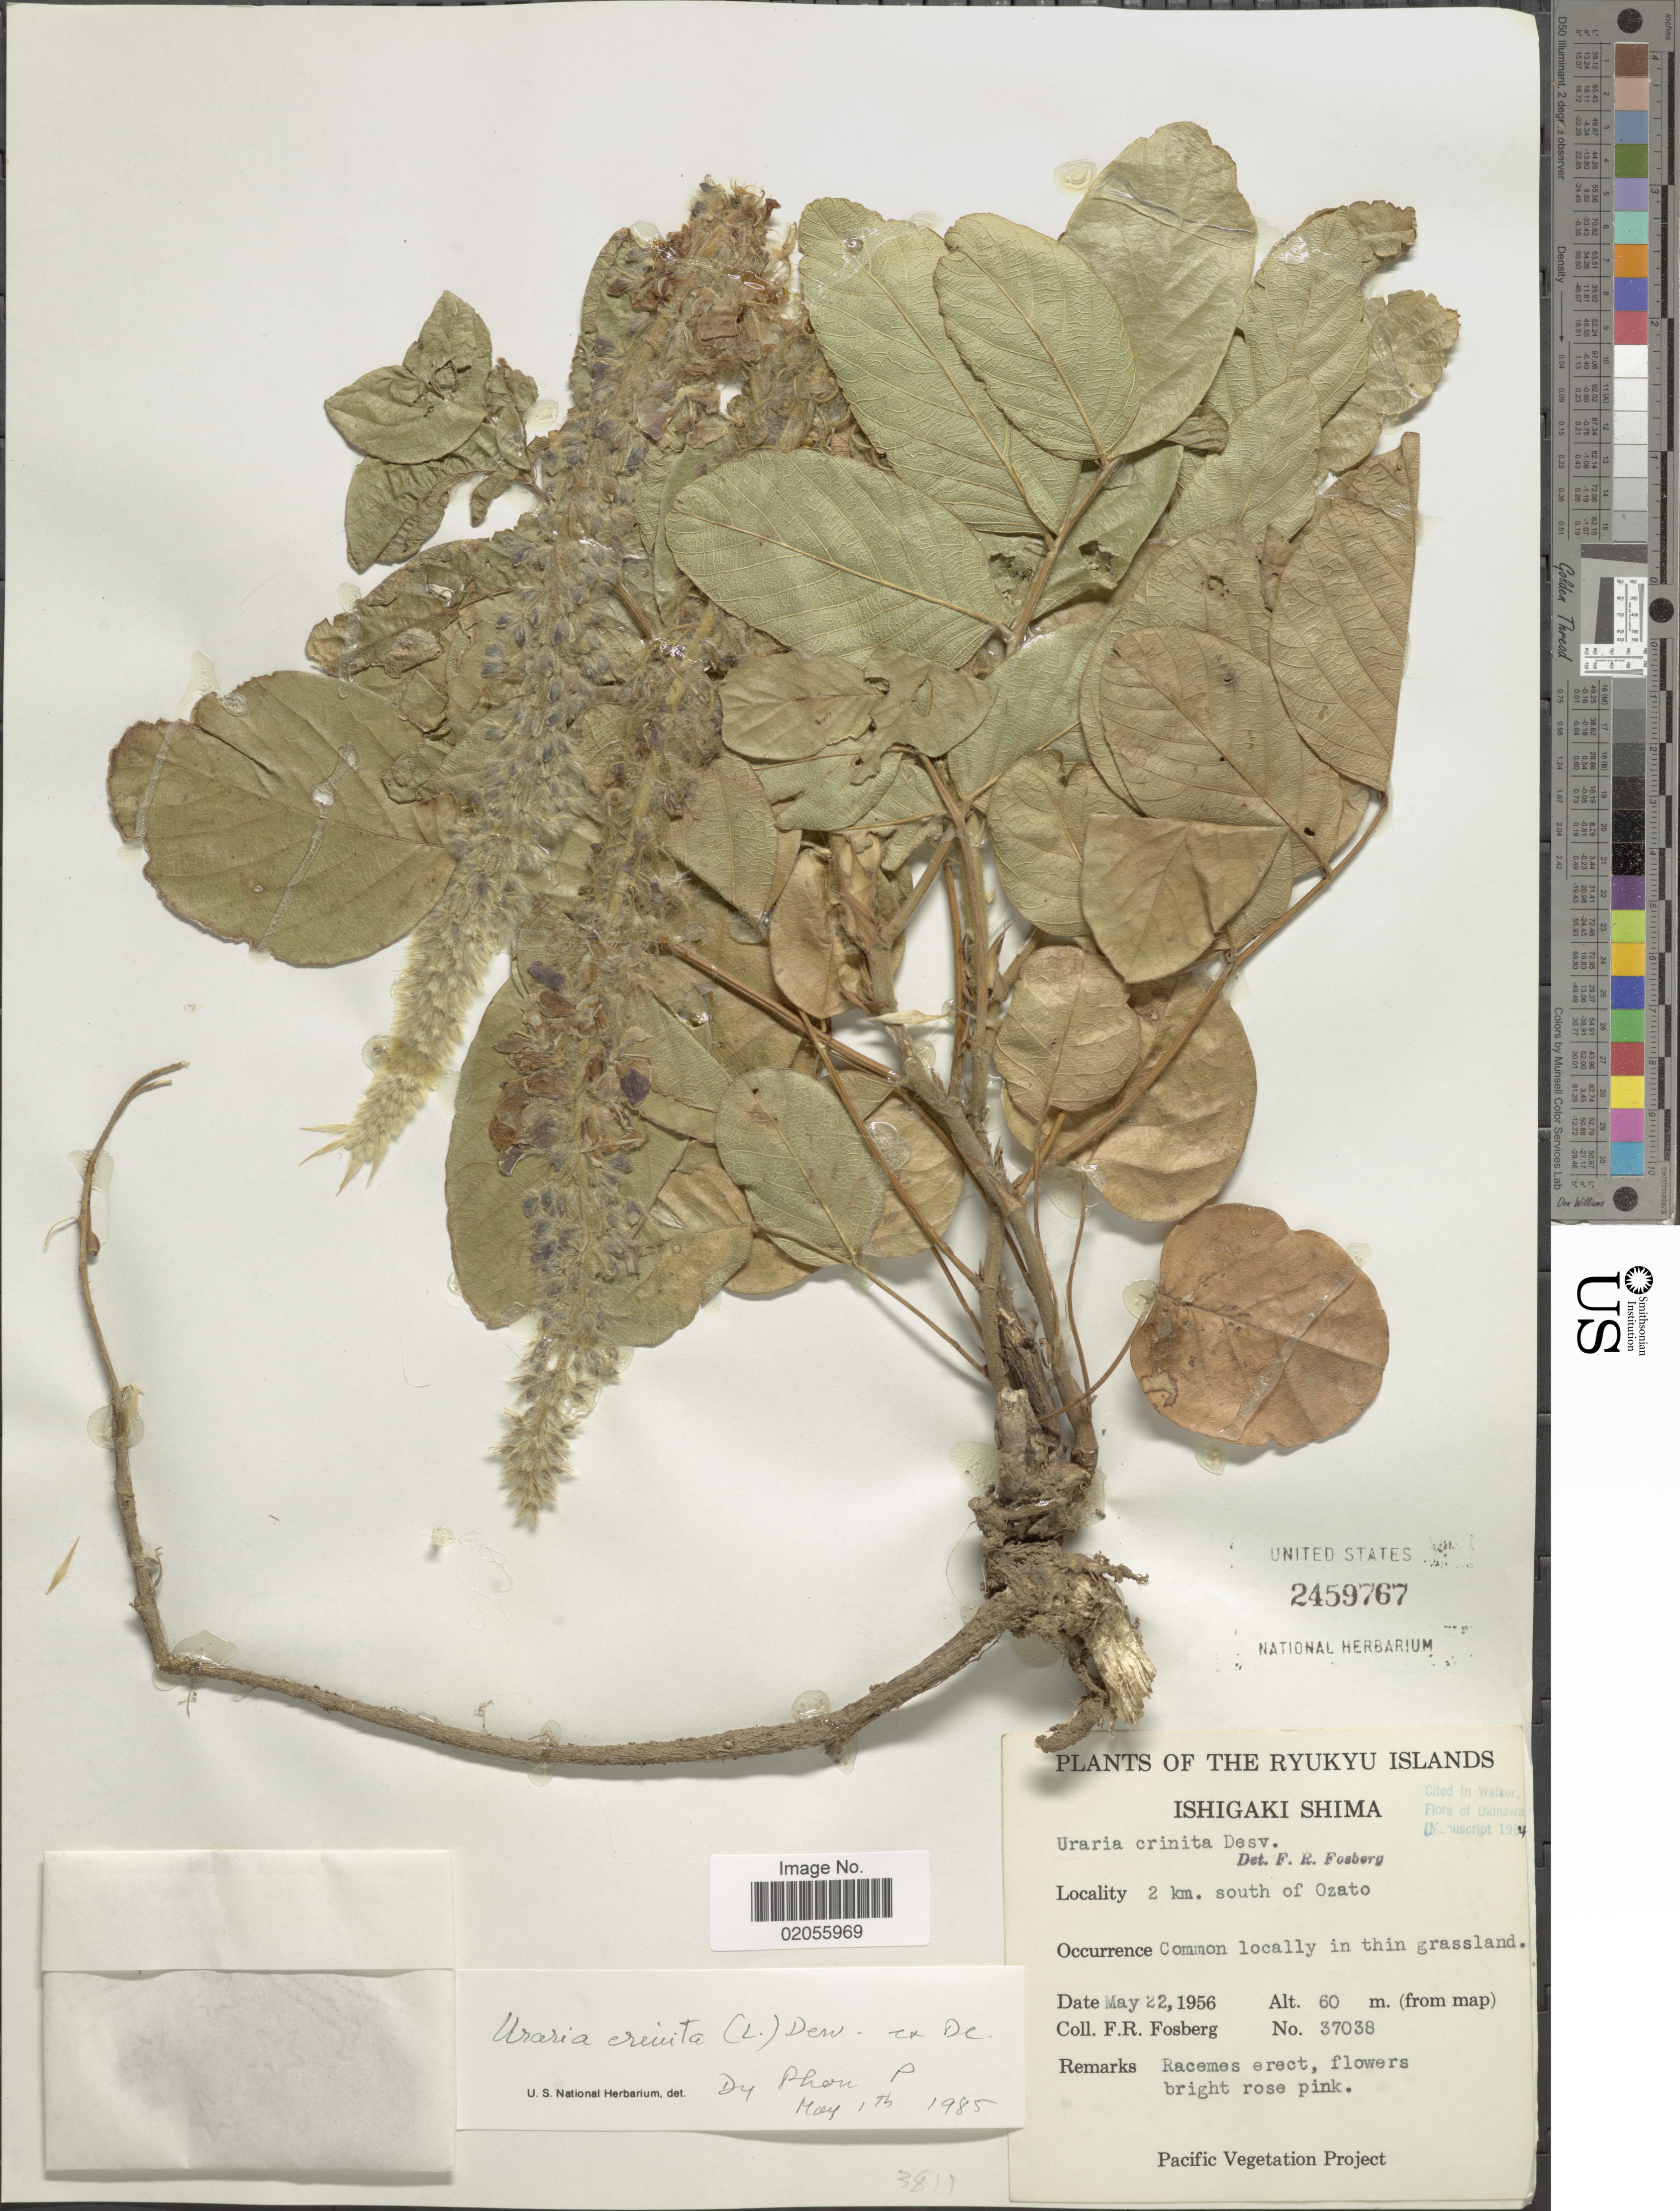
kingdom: Plantae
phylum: Tracheophyta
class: Magnoliopsida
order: Fabales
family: Fabaceae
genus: Uraria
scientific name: Uraria crinita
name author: (L.) Desv.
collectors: F. R. Fosberg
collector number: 37038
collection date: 1956-05-22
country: Japan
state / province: Okinawa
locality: Ryukyu Islands, Ishigaki Shima. 2 km. south of Ozato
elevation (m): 60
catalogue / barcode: US 2459767